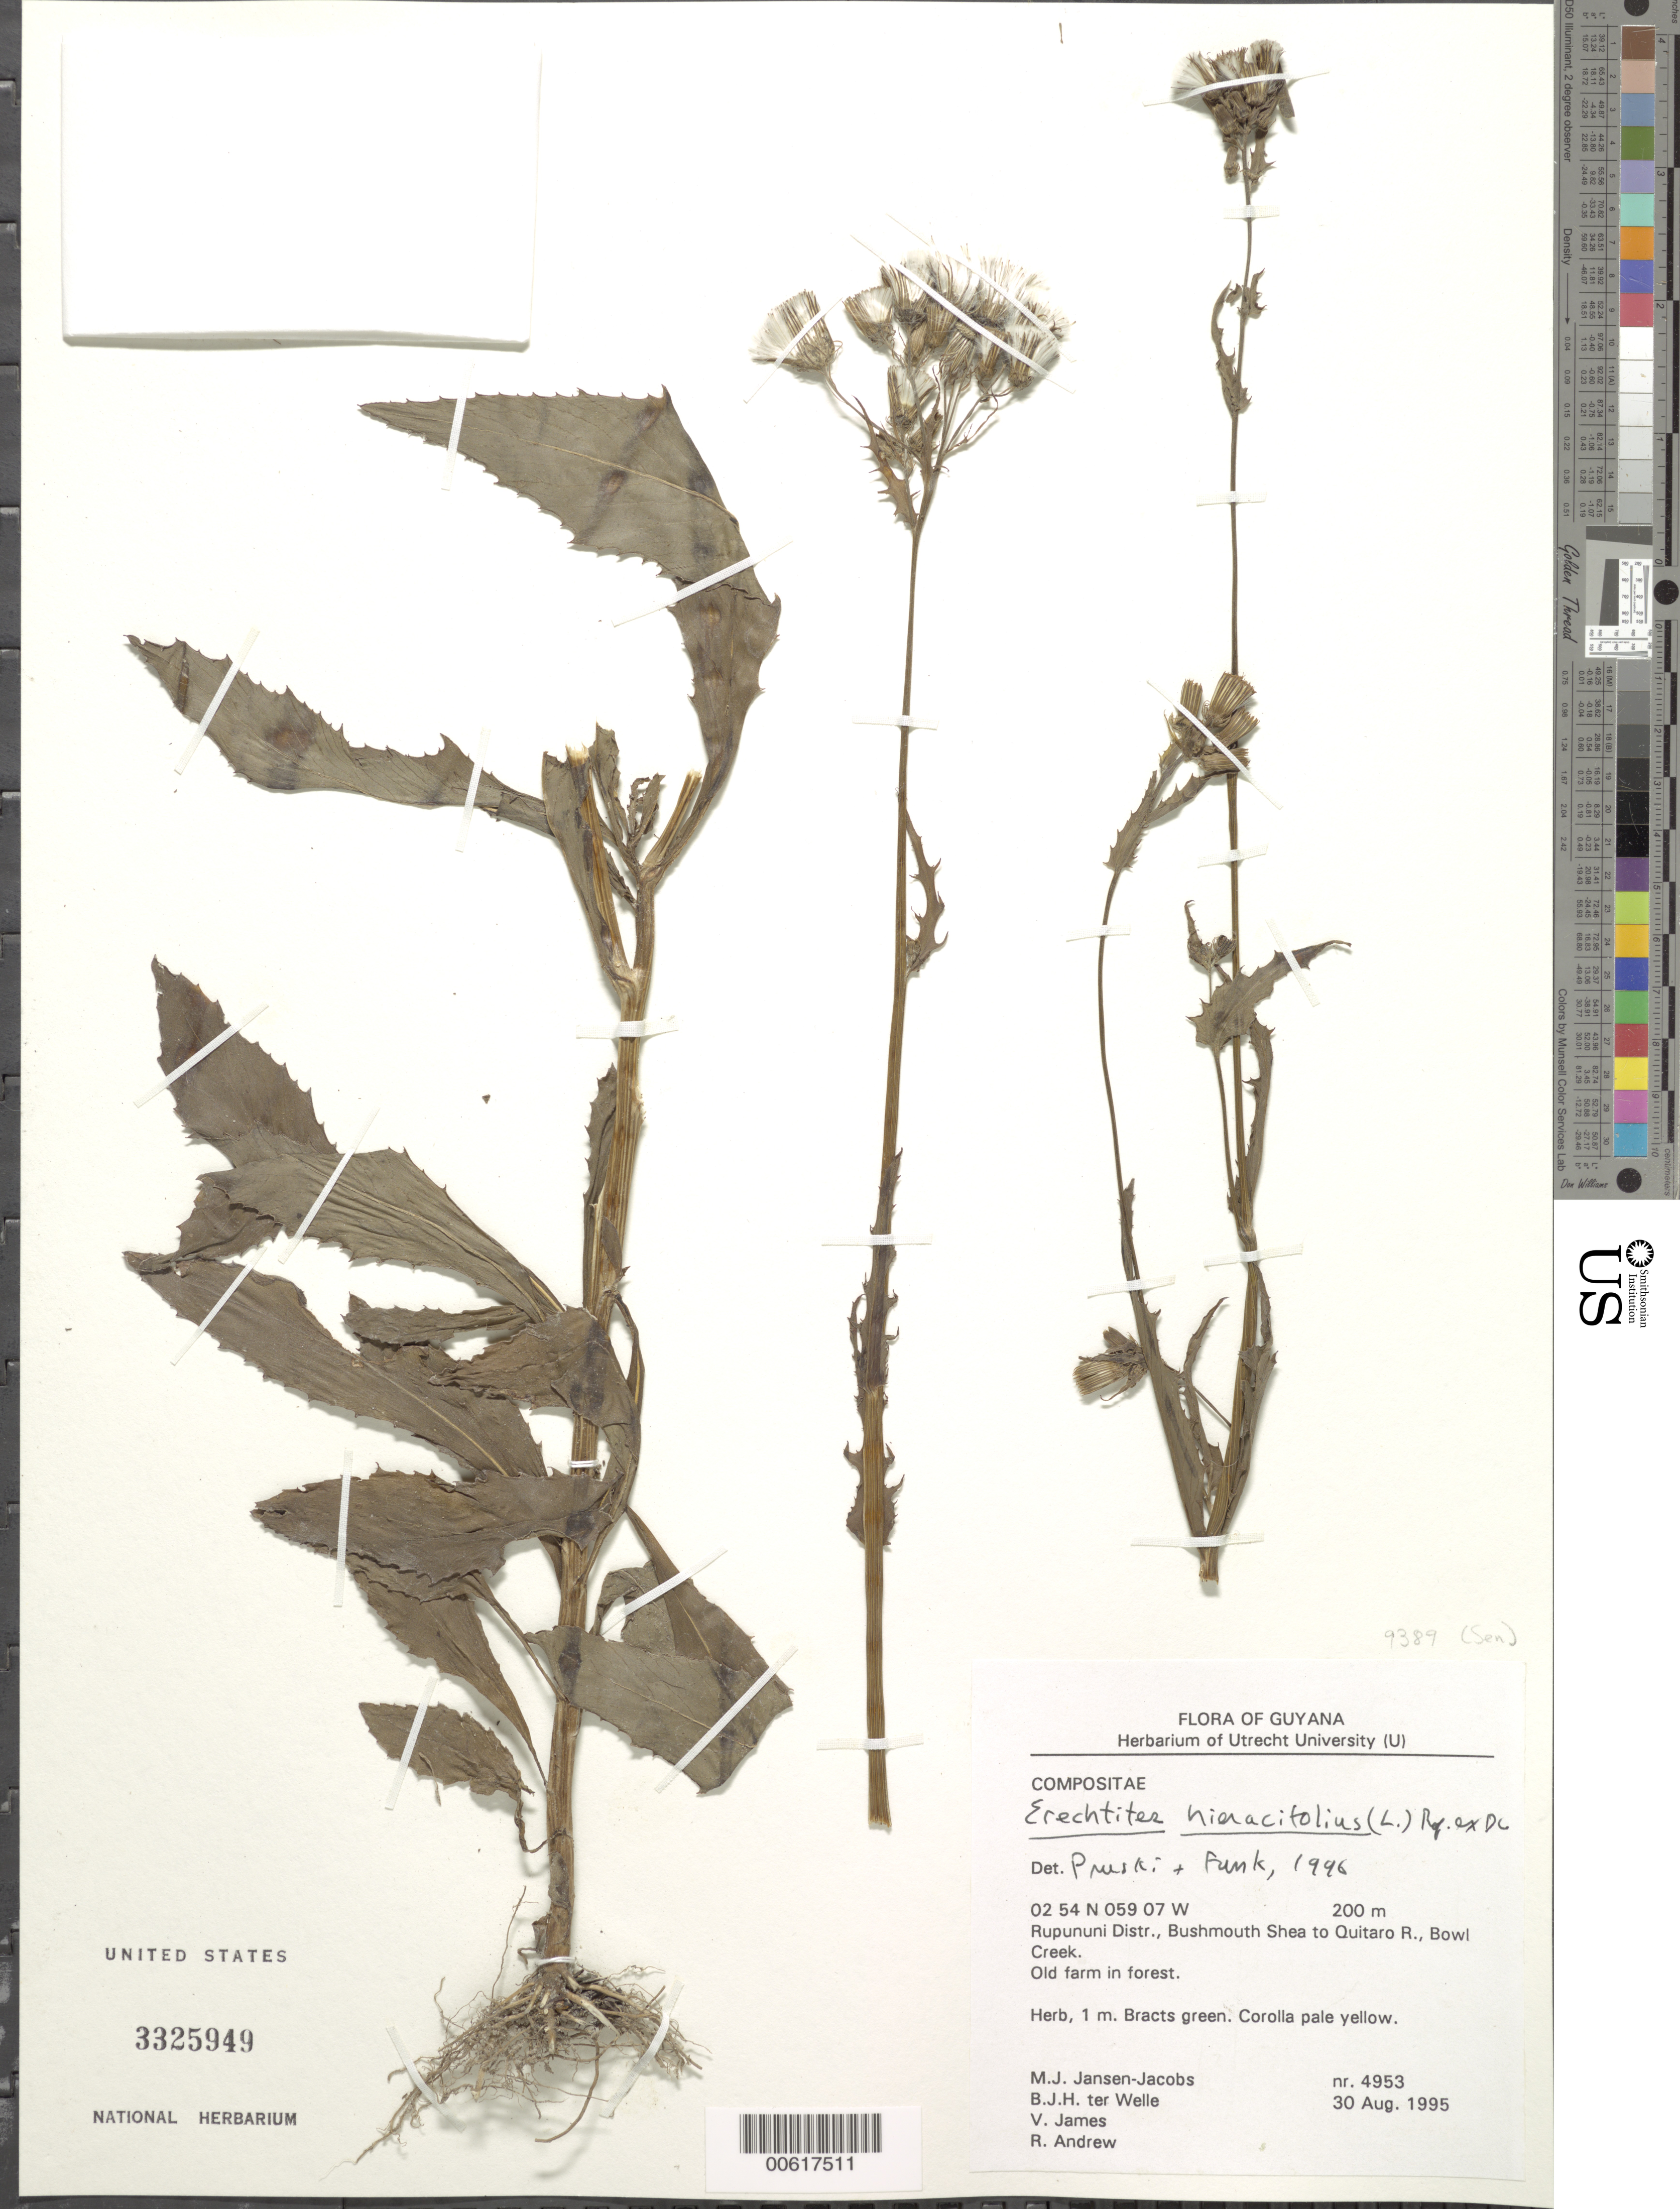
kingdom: Plantae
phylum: Tracheophyta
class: Magnoliopsida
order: Asterales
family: Asteraceae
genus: Erechtites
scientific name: Erechtites hieraciifolius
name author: (L.) Raf. ex DC.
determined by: Pruski, J. F.; Funk, V. A.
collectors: M. J. Jansen-Jacobs, B. Welle, V. James & R. Andrew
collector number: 4953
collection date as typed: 30-Aug-95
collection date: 1995-08-30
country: Guyana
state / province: U. Takutu-U. Essequibo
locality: Bowl Creek, Bushmouth, Shea to Quitaro River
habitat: Old farm in forest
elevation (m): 200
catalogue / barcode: US 3325949